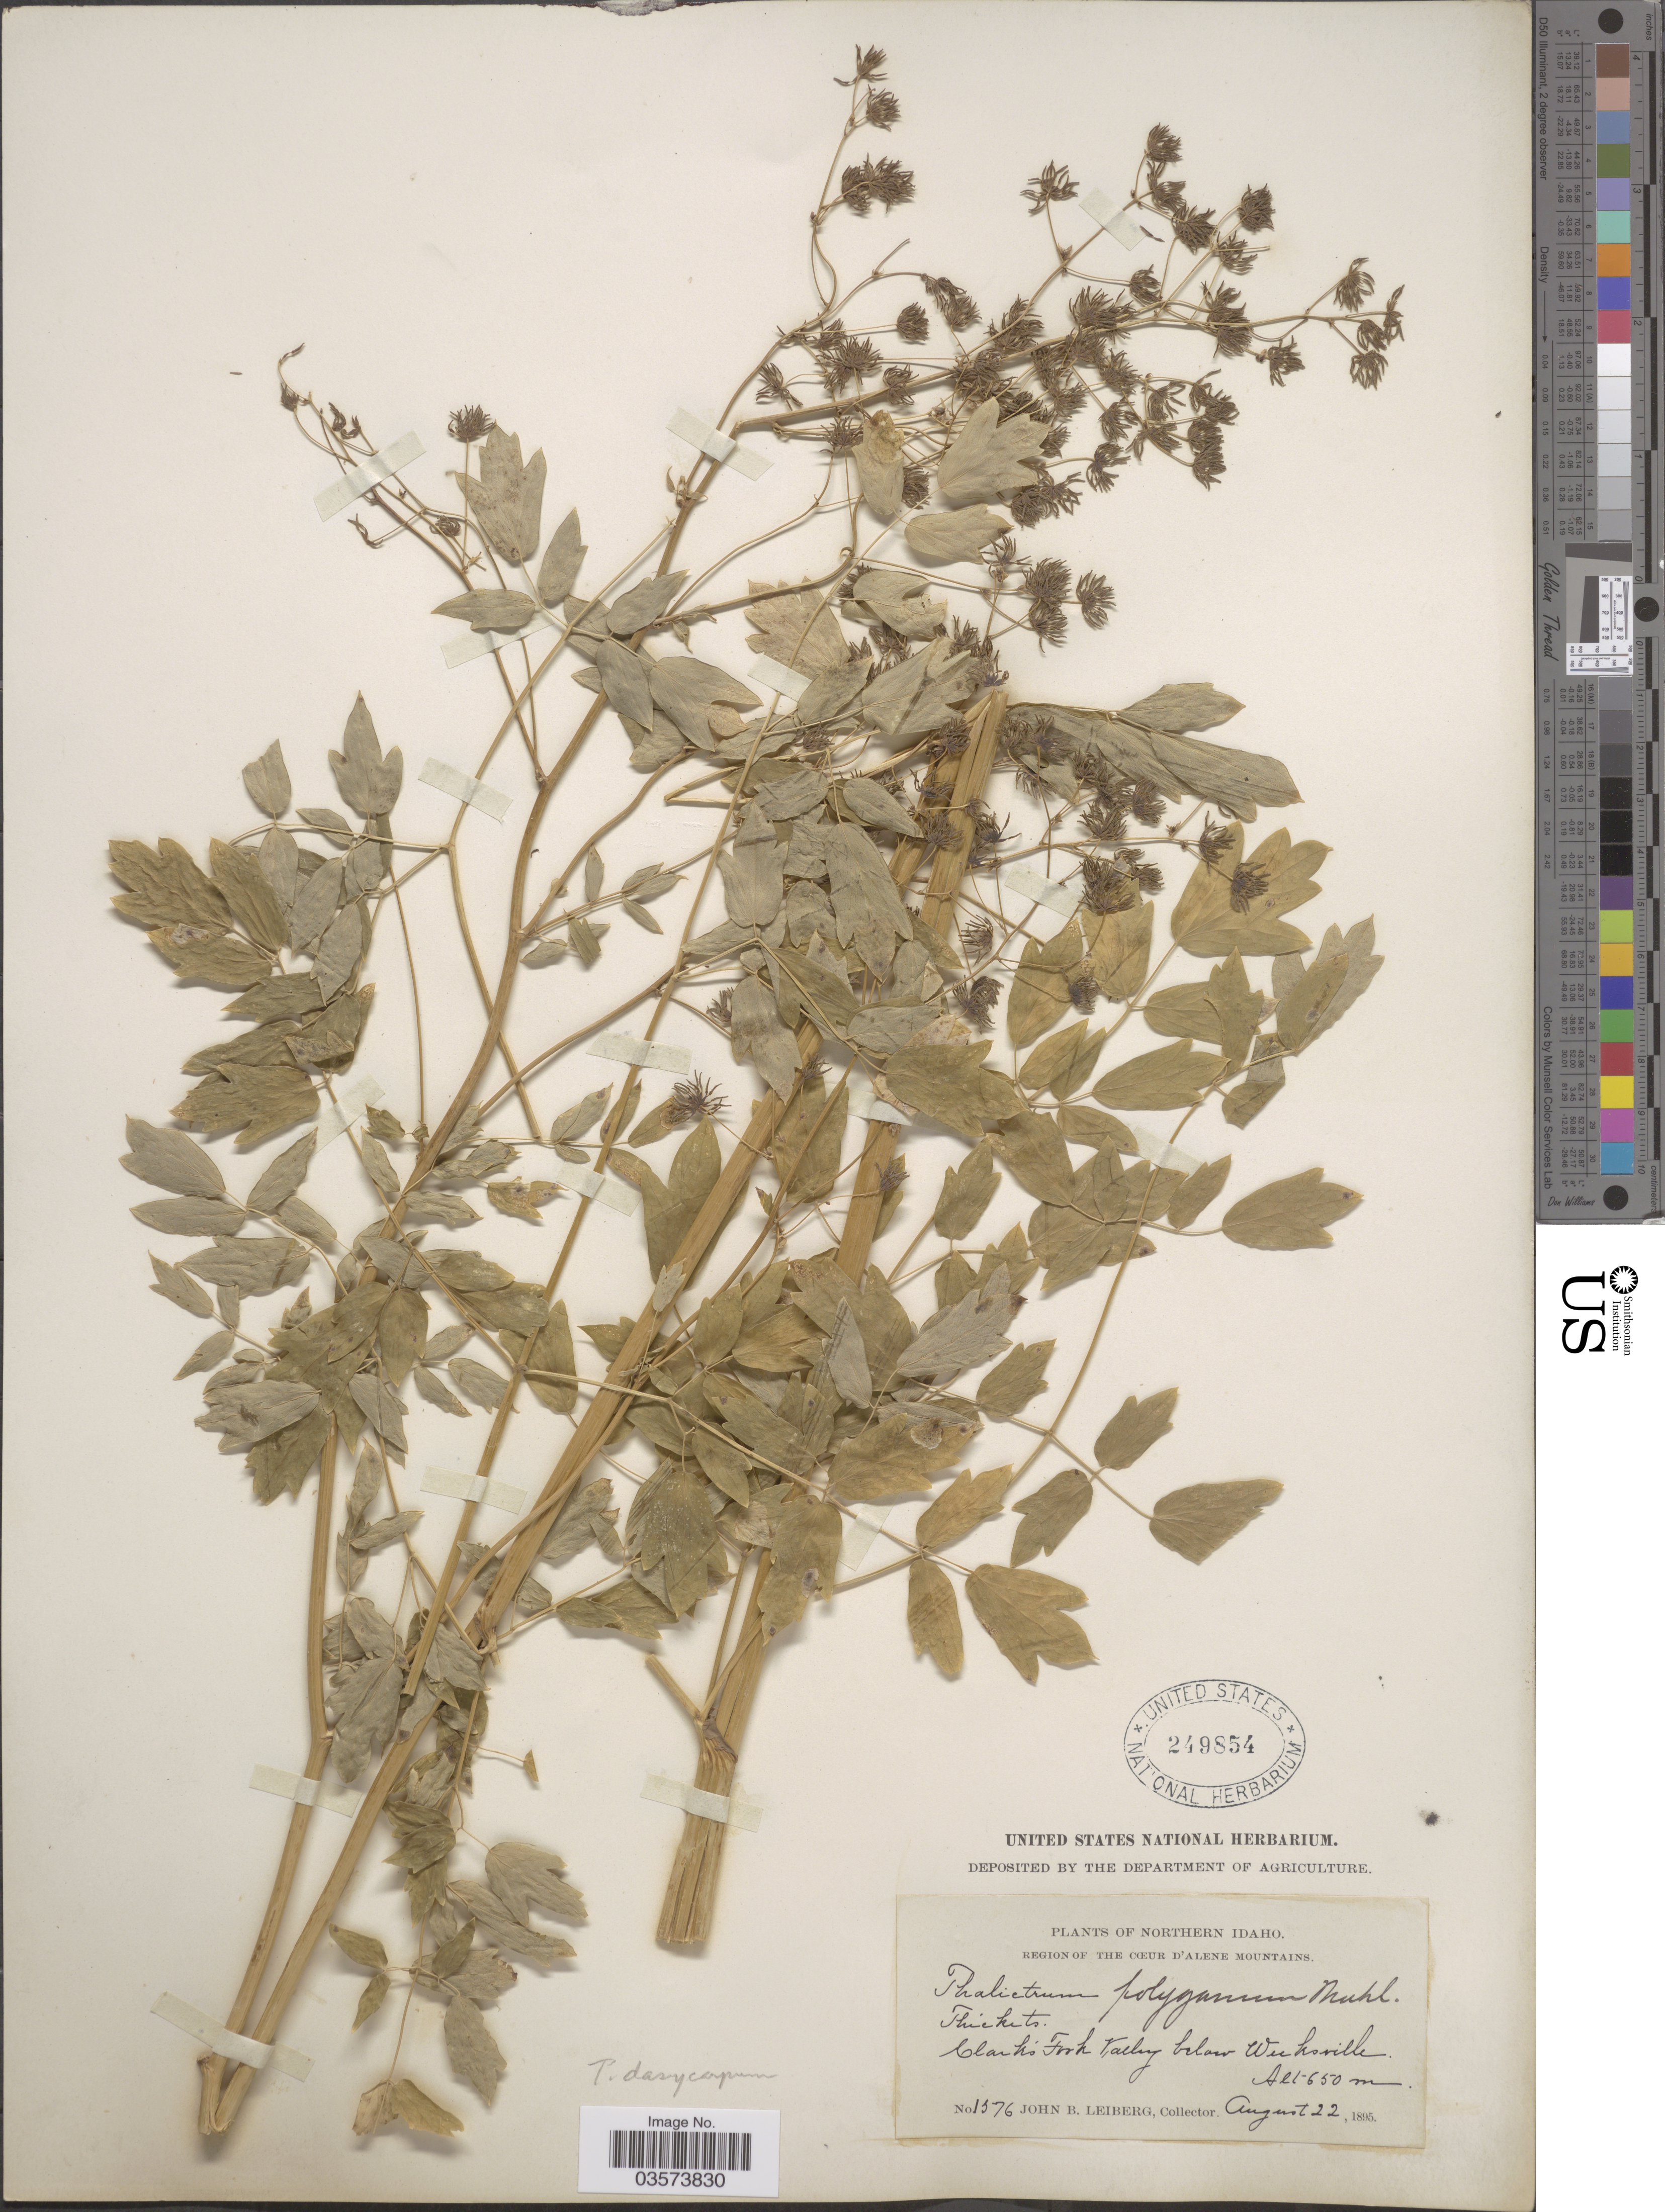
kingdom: Plantae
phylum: Tracheophyta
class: Magnoliopsida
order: Ranunculales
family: Ranunculaceae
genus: Thalictrum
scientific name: Thalictrum dasycarpum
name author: Fisch. & Avé-Lall.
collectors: J. B. Leiberg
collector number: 1576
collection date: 1895-08-22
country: United States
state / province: Idaho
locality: Northern Idaho, Region of the Coeur d'Alene Mountains. Clark's Fork Valley below Weeksville.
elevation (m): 650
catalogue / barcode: US 249854